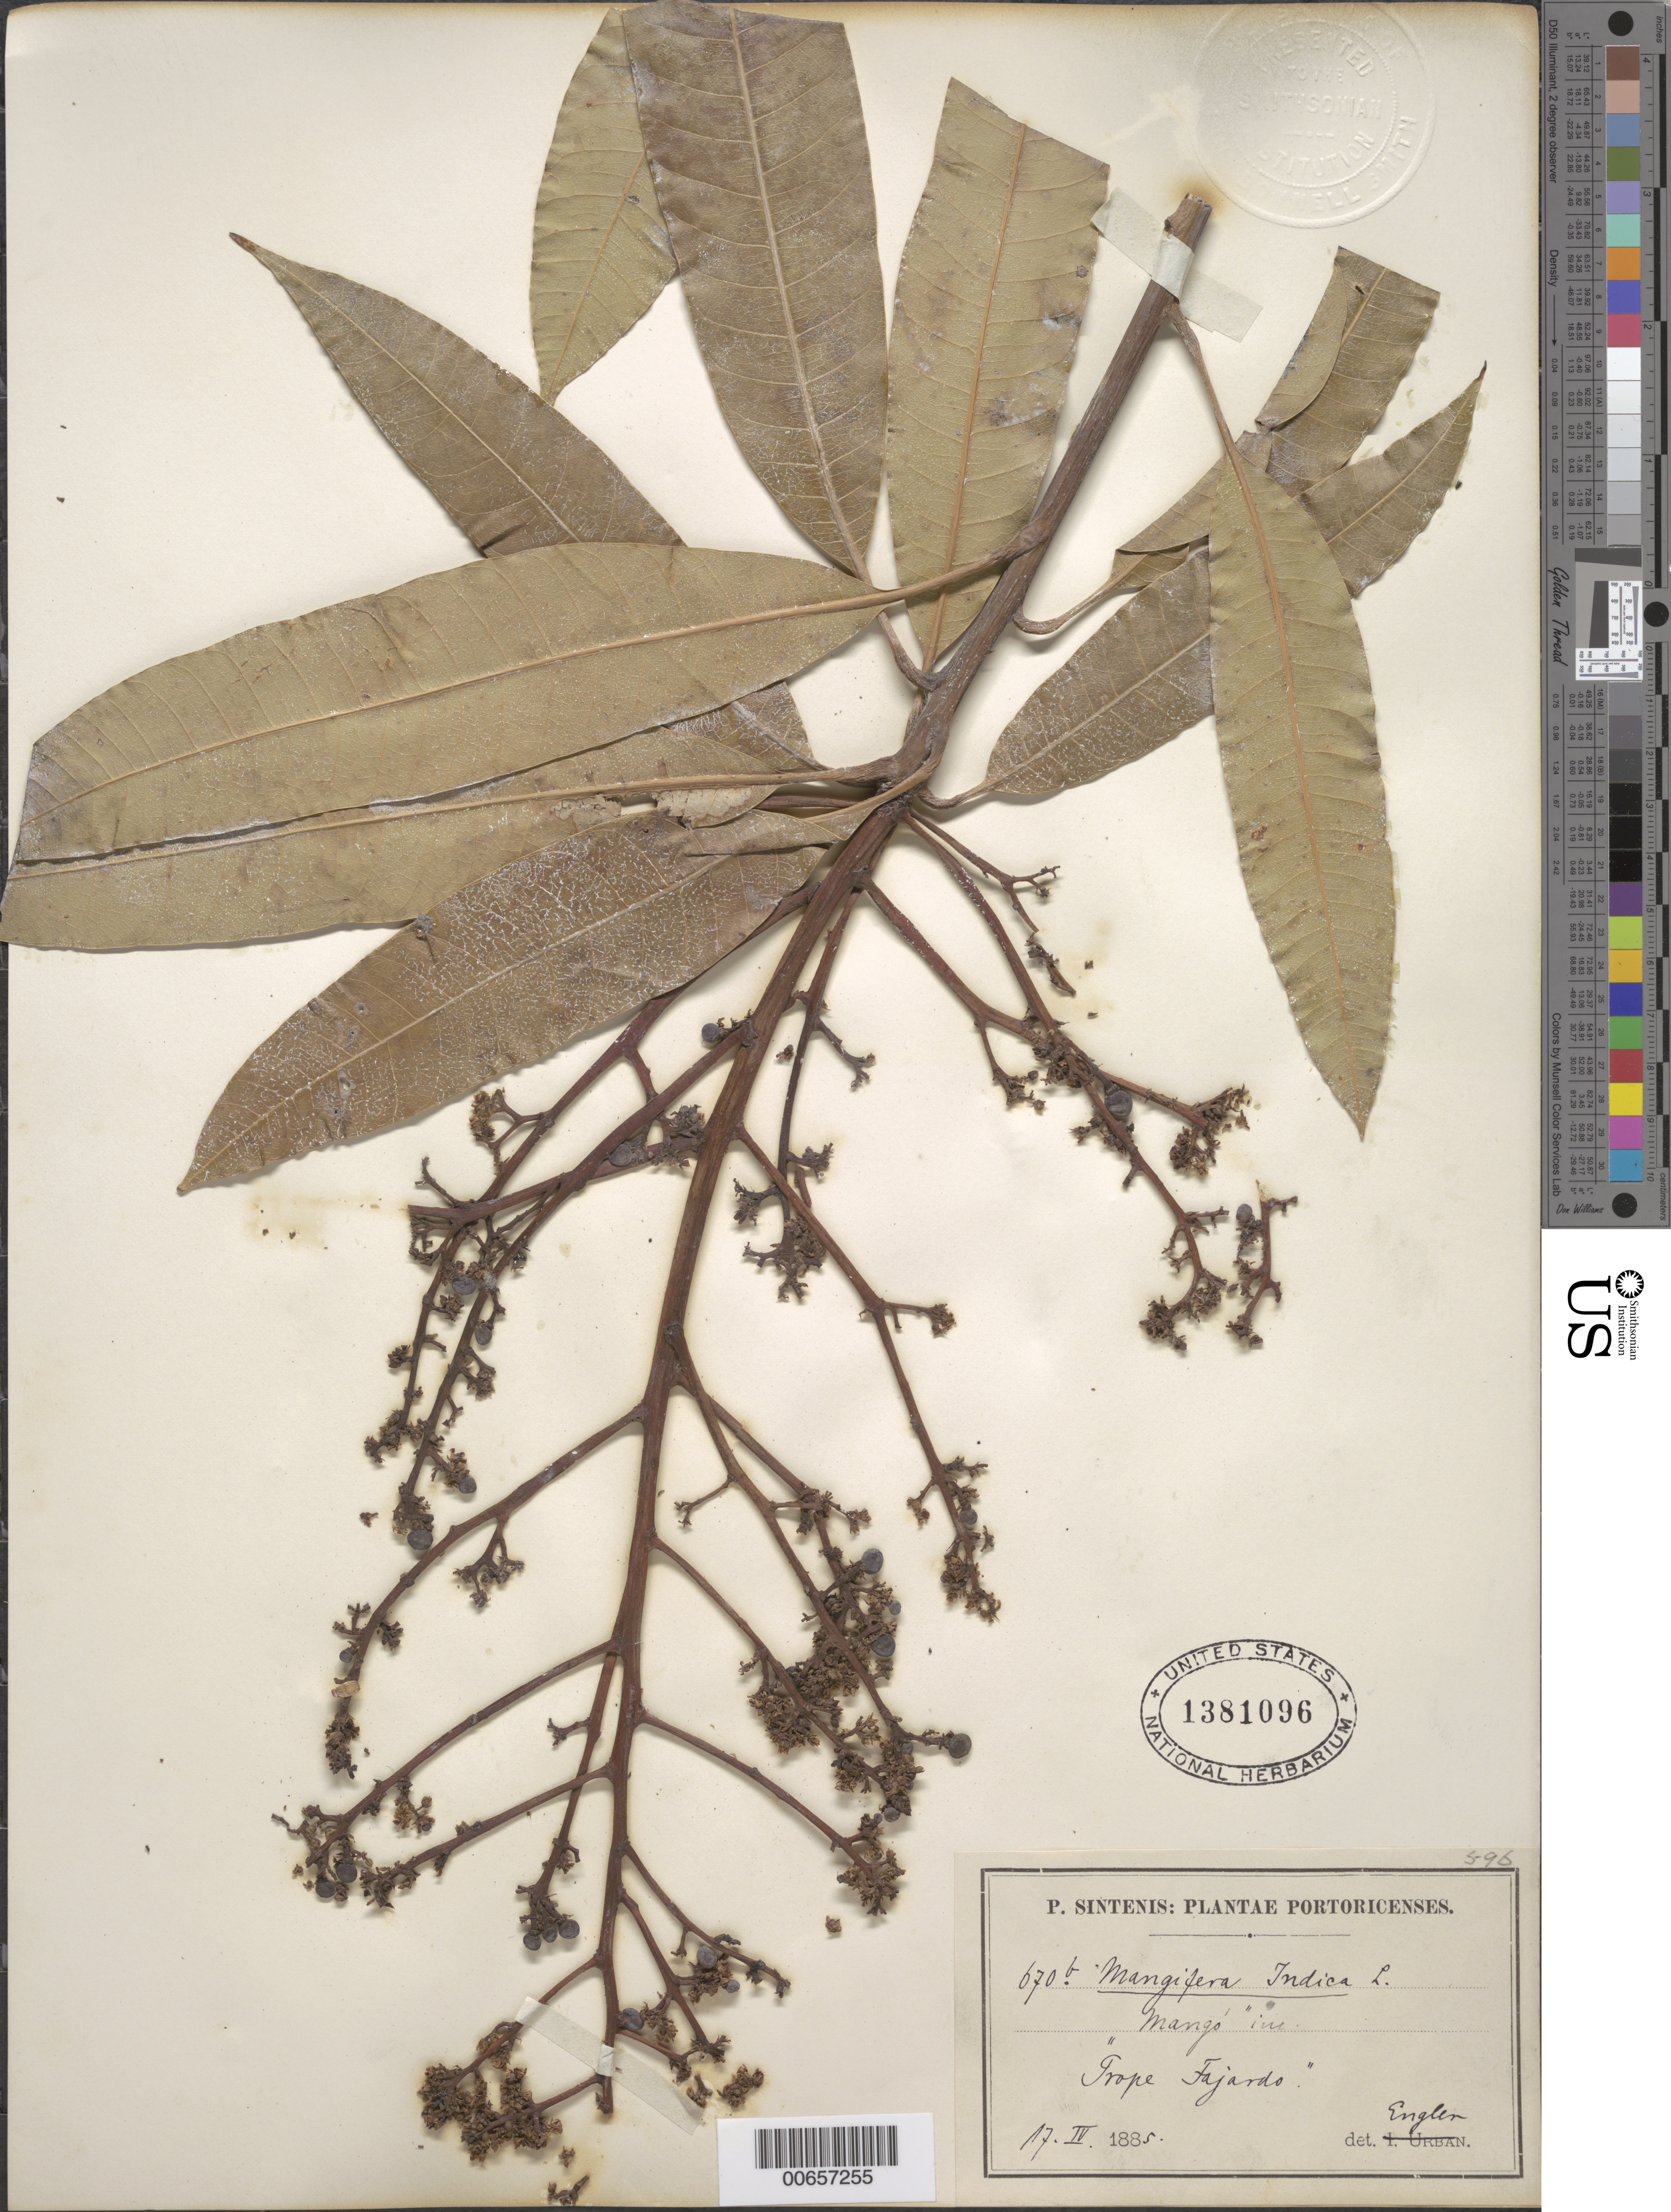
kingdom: Plantae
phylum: Tracheophyta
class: Magnoliopsida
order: Sapindales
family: Anacardiaceae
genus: Mangifera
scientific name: Mangifera indica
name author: L.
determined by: Engler, H. G. A.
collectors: P. Sintenis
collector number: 670b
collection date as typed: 17 Apr 1885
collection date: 1885-04-17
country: Puerto Rico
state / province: Fajardo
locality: Prope Fajardo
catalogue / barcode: US 1381096